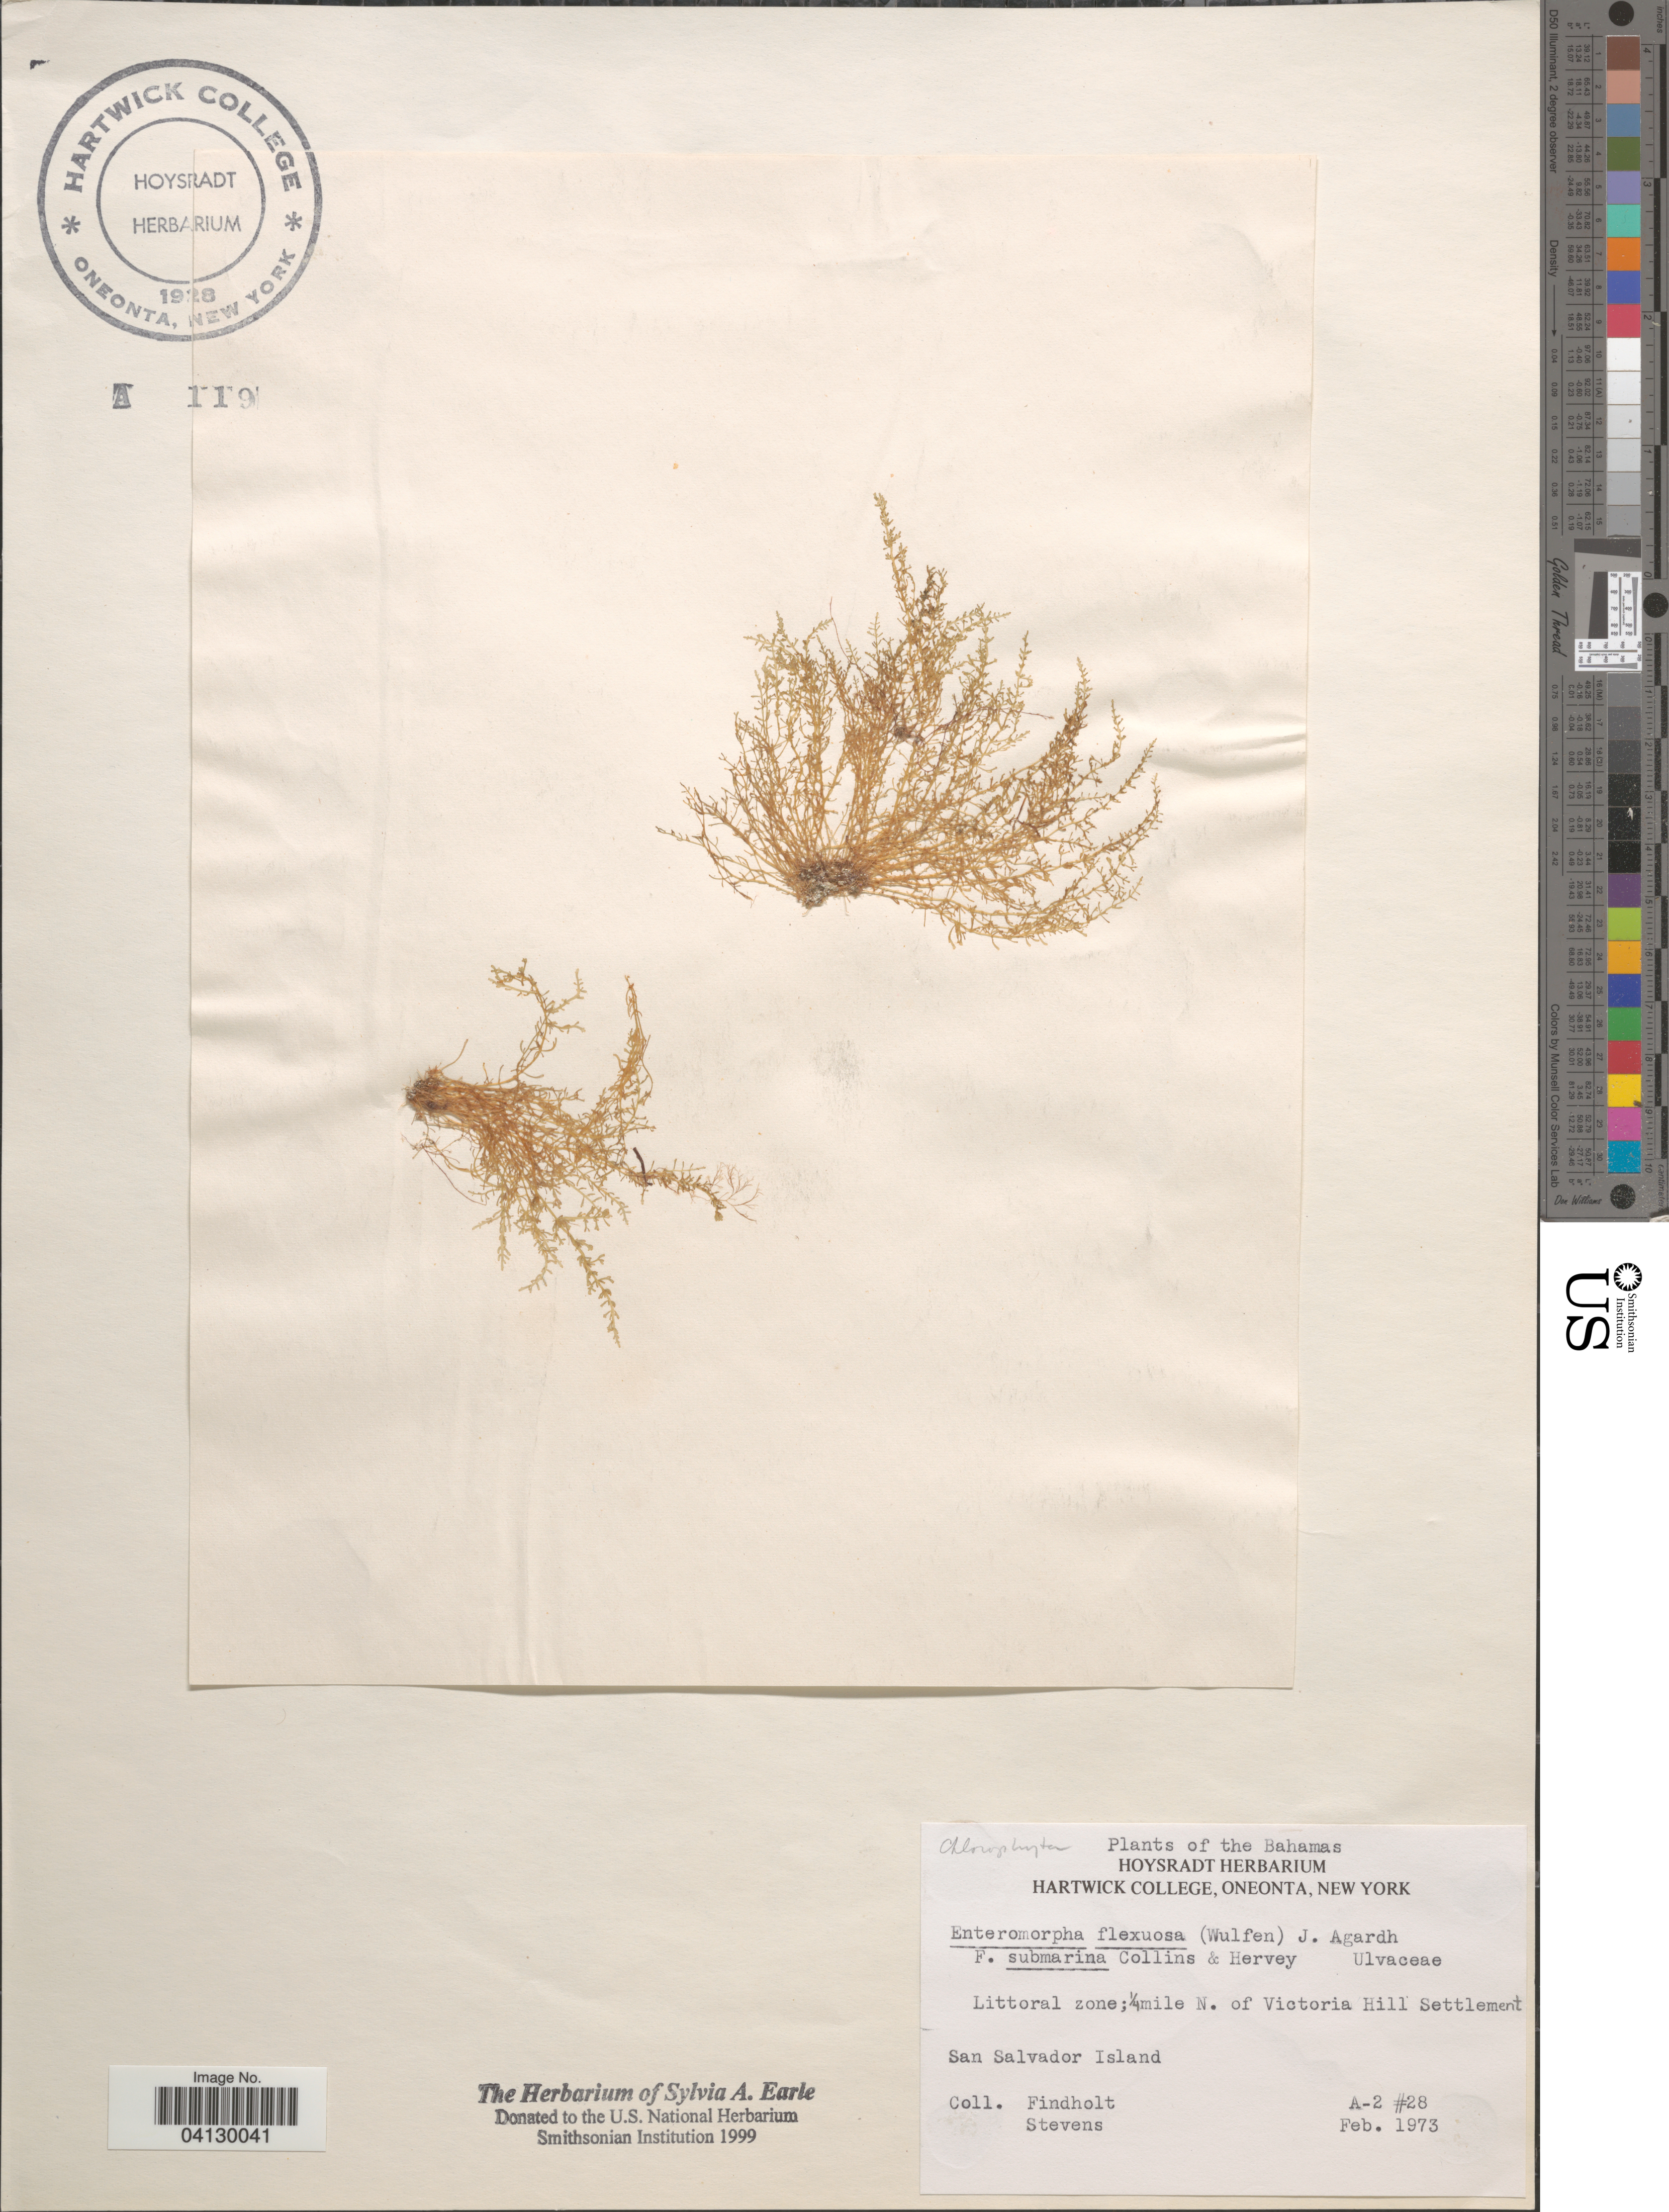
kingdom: Plantae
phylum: Rhodophyta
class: Florideophyceae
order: Ceramiales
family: Rhodomelaceae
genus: Chondria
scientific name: Chondria sp.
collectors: -. Findholt & -. Stevens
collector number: A-2 #28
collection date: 1973-02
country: Bahamas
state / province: San Salvador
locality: Littoral zone; ¼ mile N. of Victoria Hill Settlement. San Salvador Island.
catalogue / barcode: US 328809